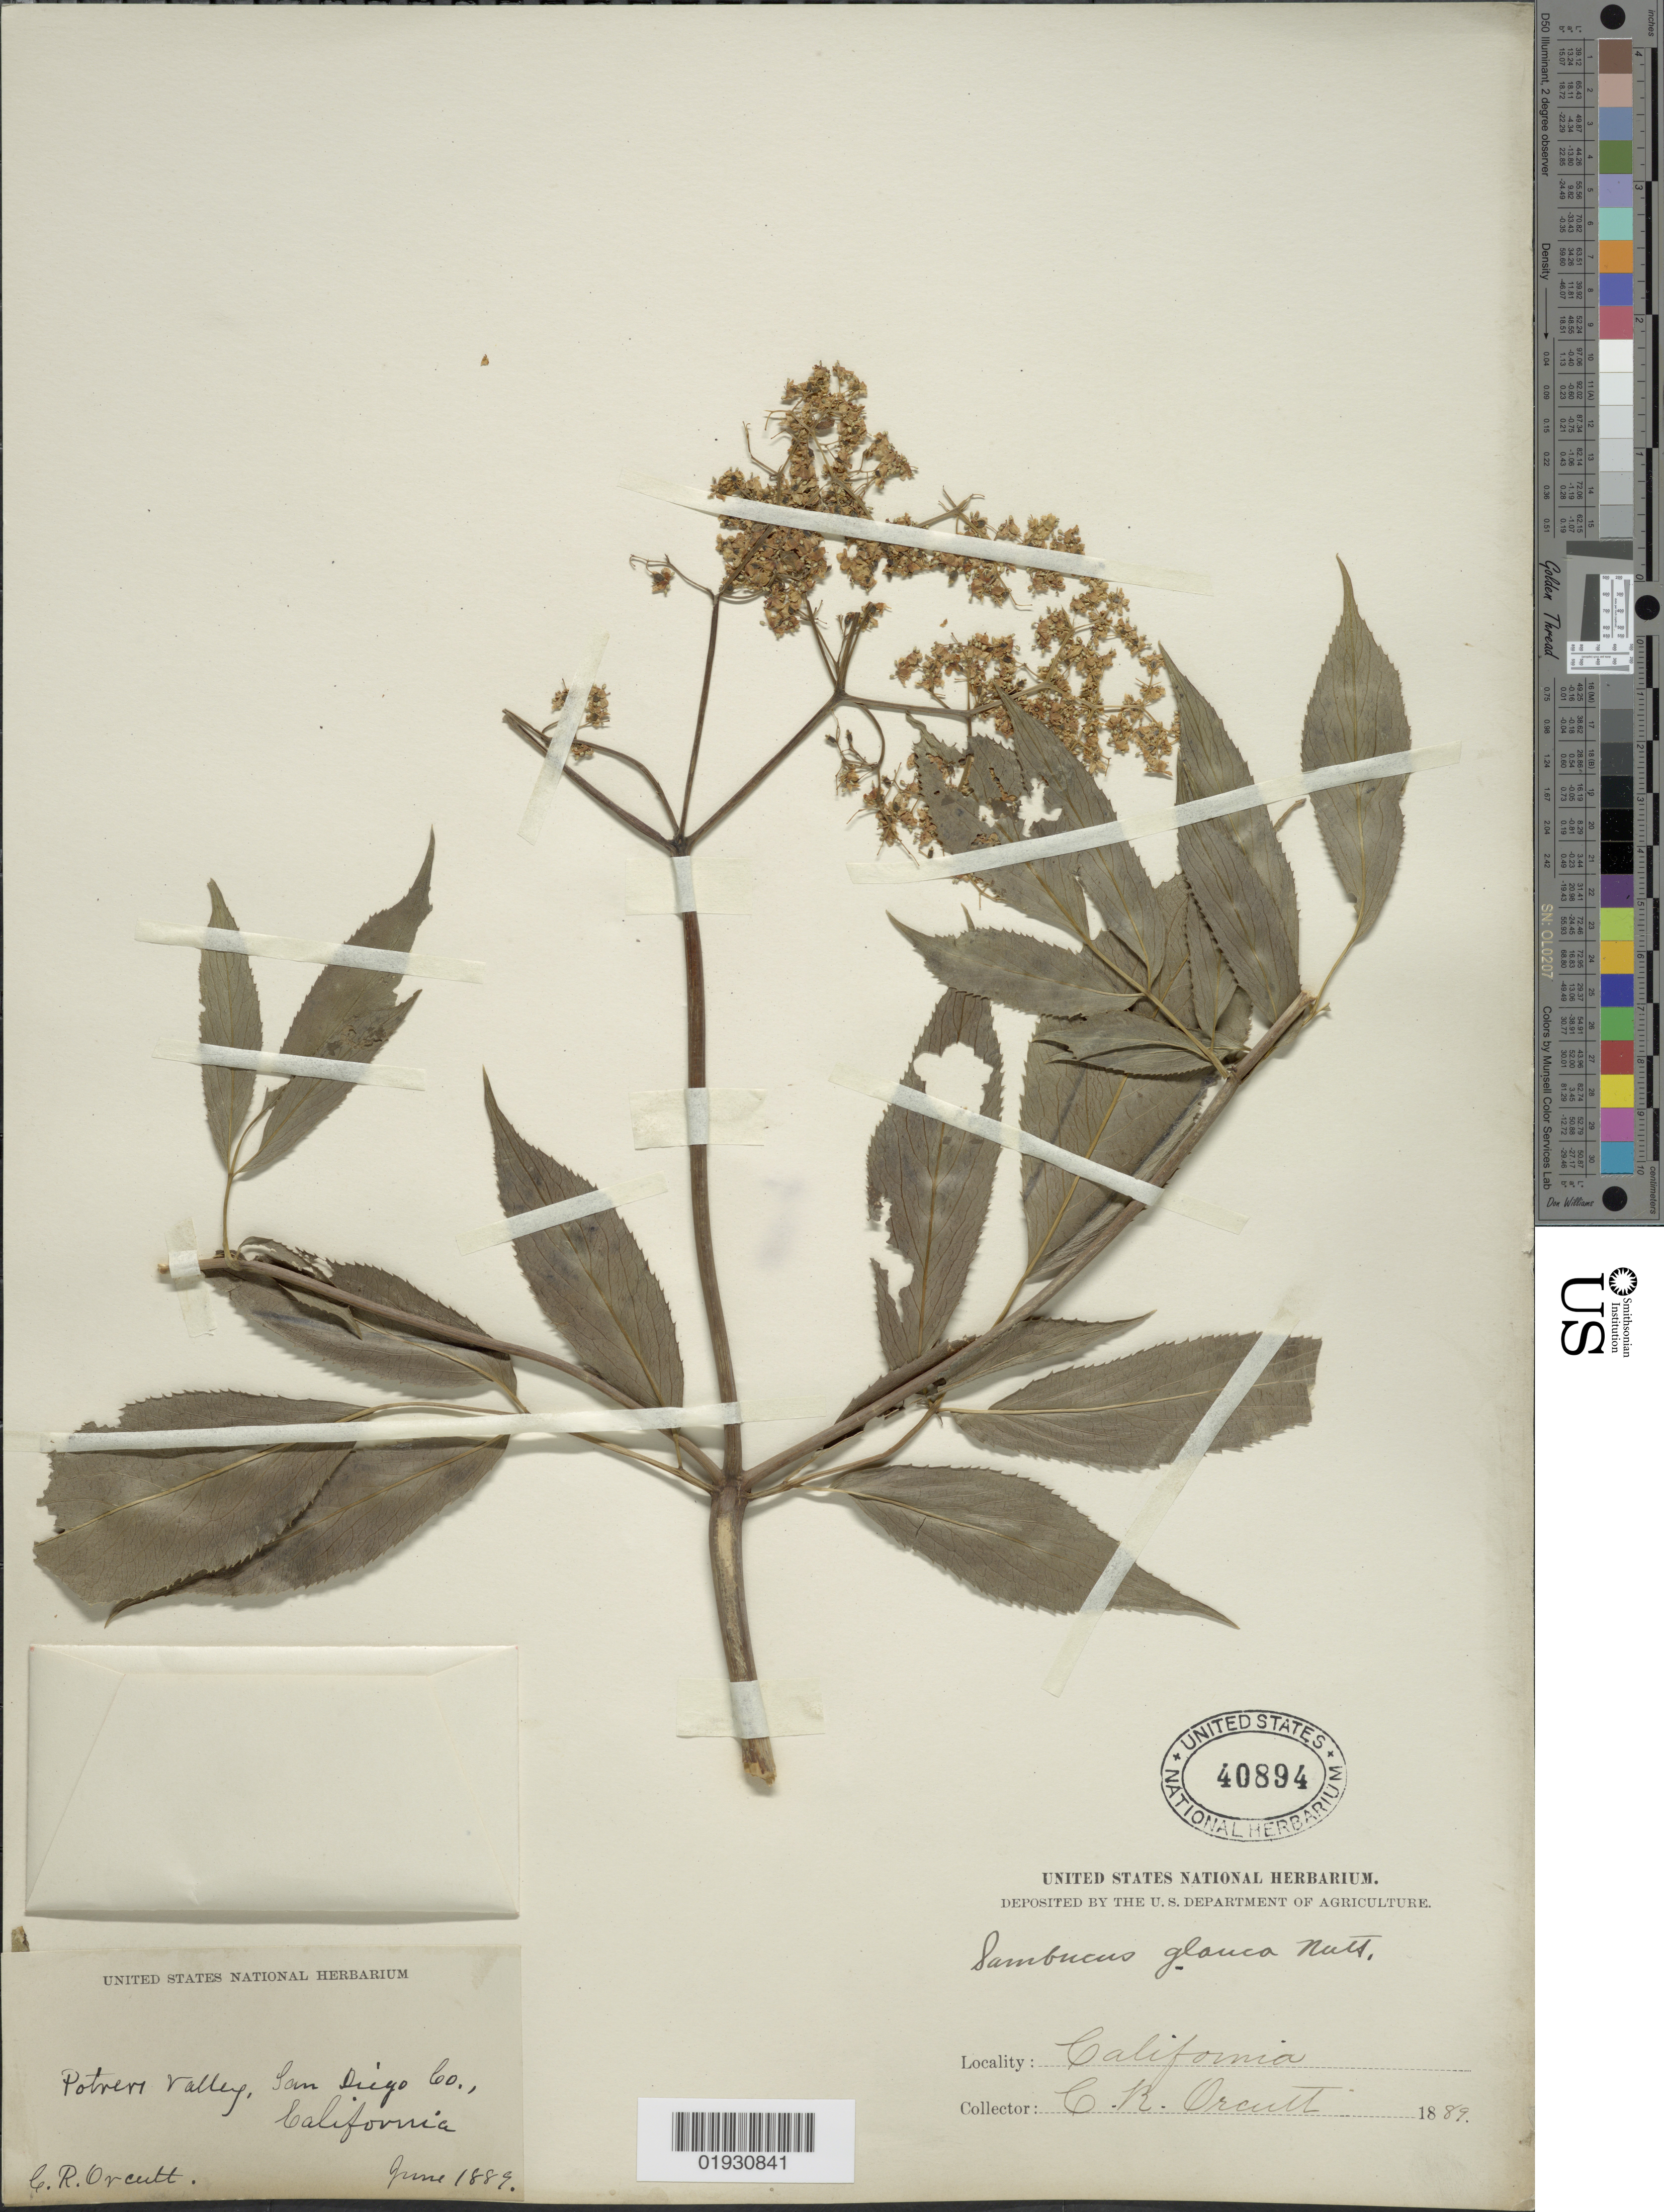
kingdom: Plantae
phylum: Tracheophyta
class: Magnoliopsida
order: Dipsacales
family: Viburnaceae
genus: Sambucus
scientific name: Sambucus cerulea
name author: Raf.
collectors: C. R. Orcutt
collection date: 1889-06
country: United States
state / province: California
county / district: San Diego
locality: Potrero Valley, San Diego Co.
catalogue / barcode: US 40894